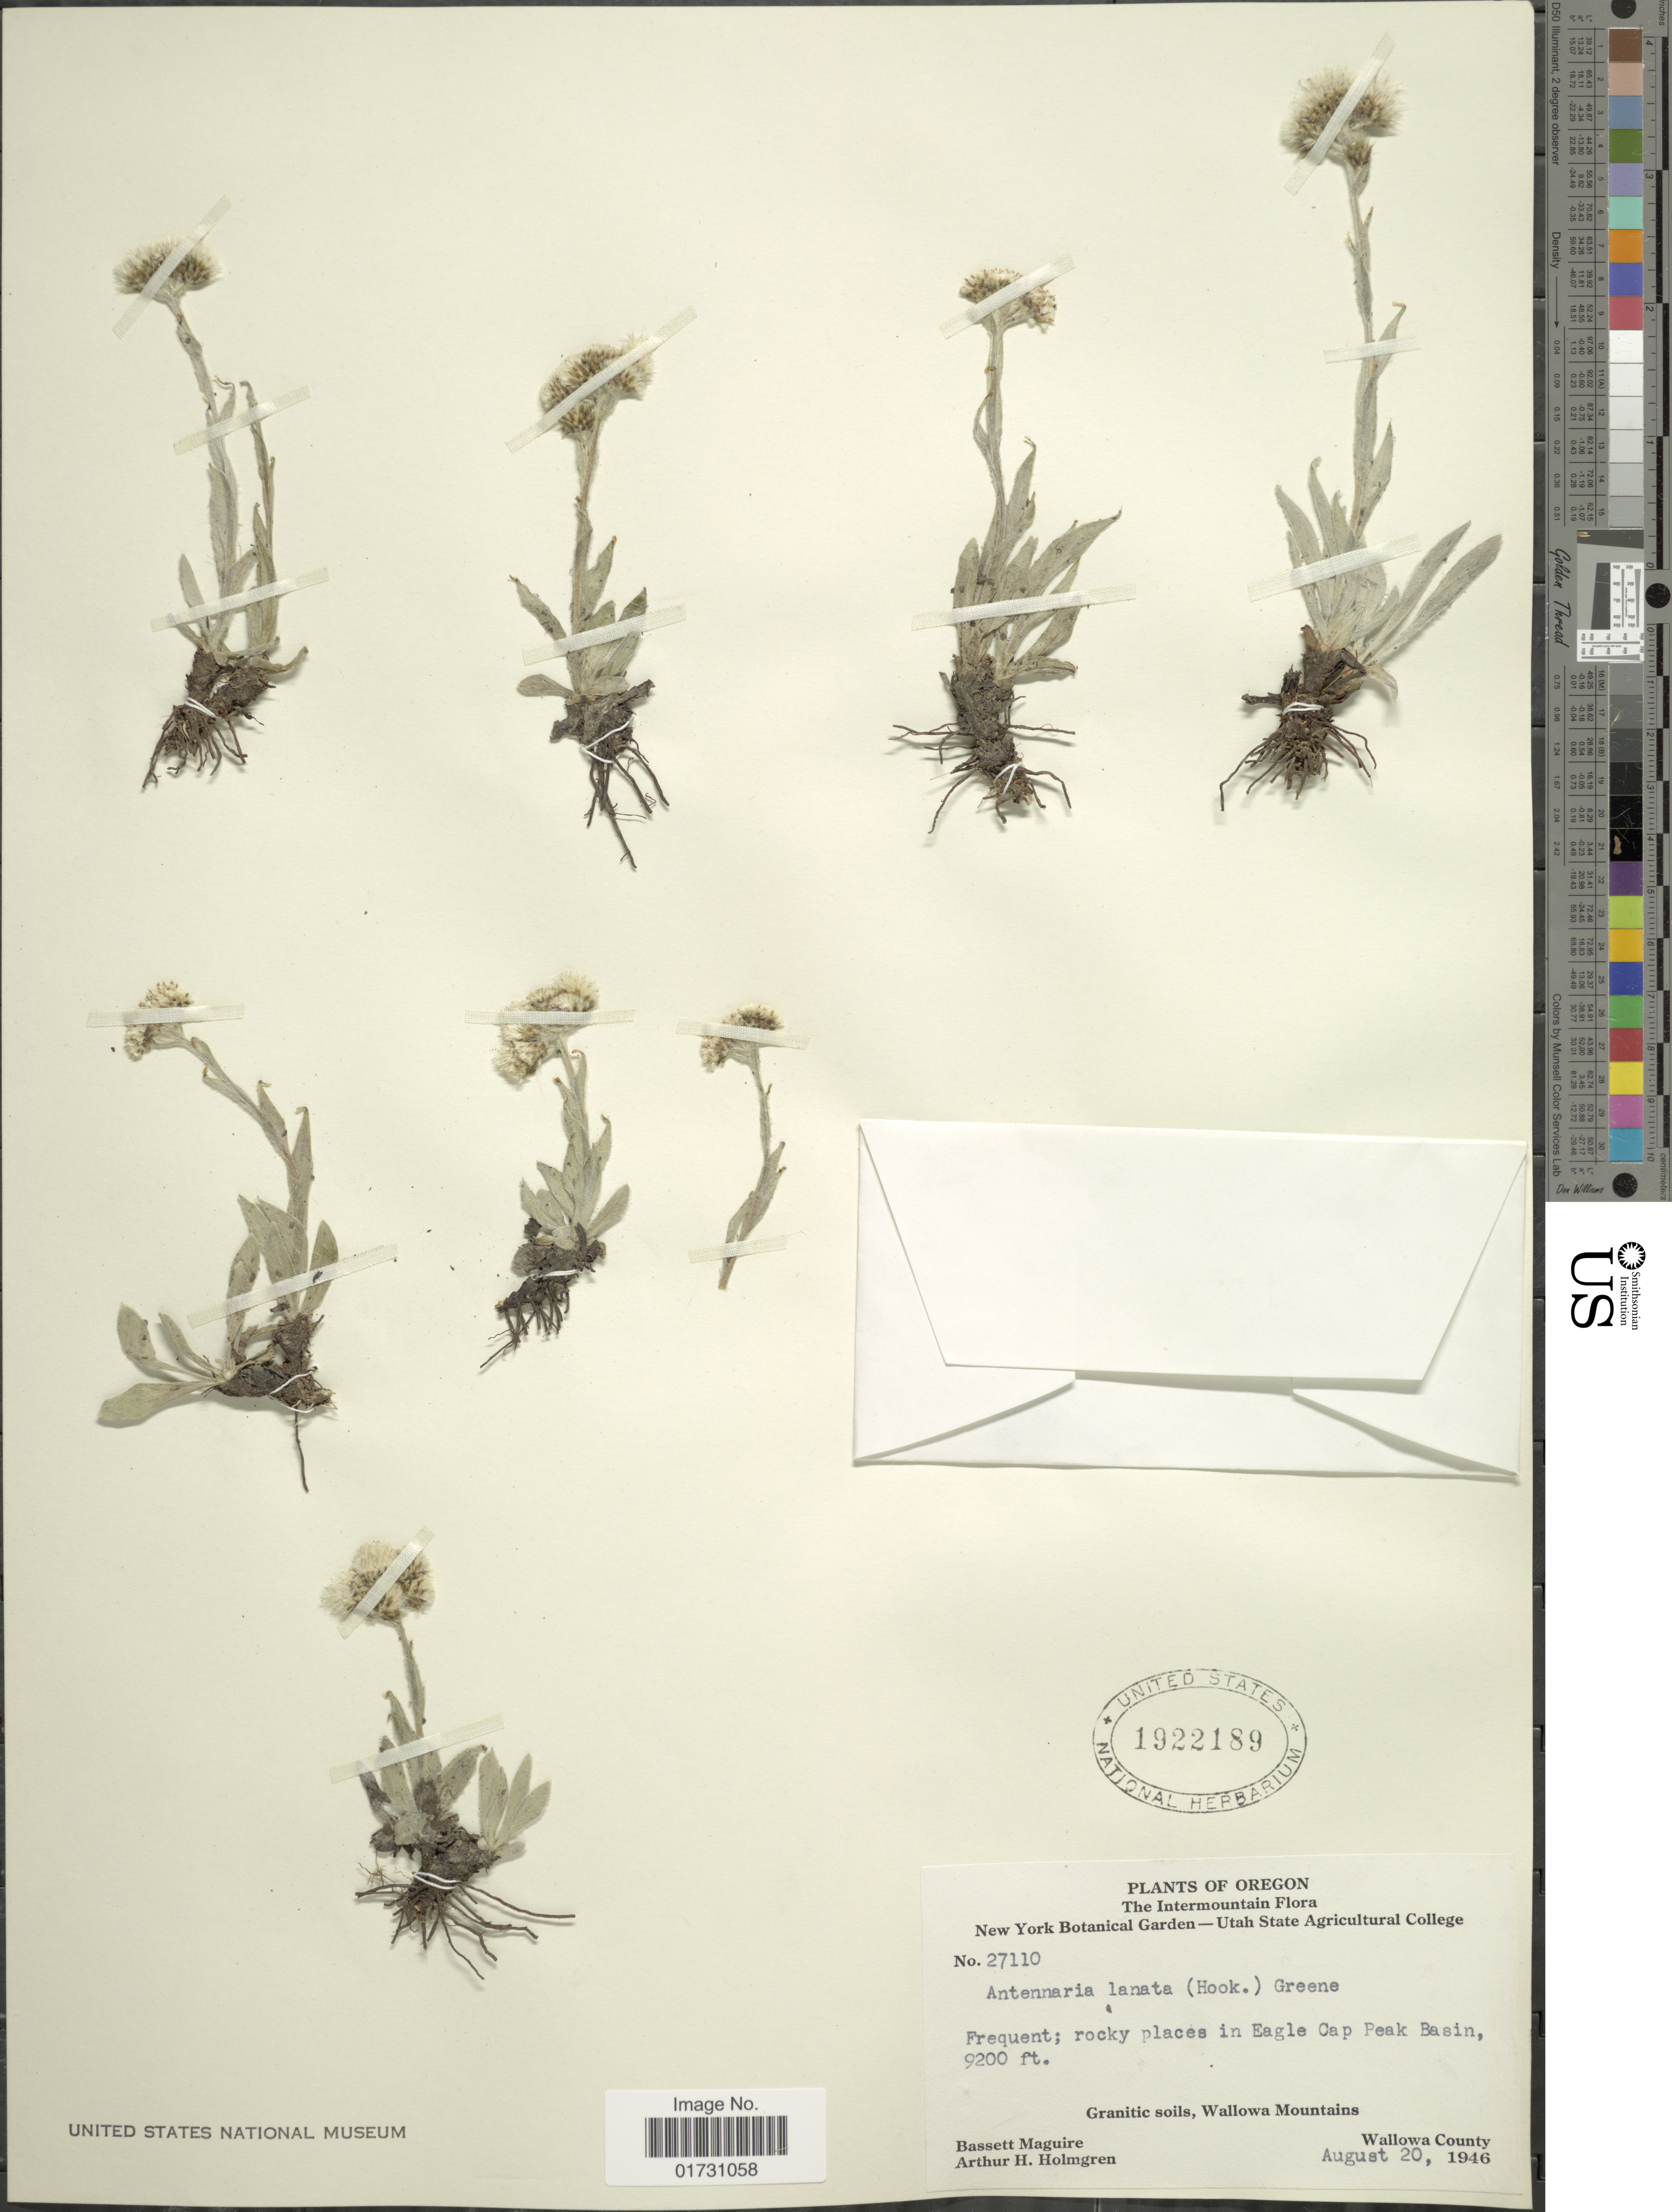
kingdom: Plantae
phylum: Tracheophyta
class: Magnoliopsida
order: Asterales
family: Asteraceae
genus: Antennaria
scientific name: Antennaria lanata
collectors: B. Maguire & A. H. Holmgren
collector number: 27110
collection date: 1946-08-20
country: United States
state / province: Oregon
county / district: Wallowa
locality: The Intermountain, Wallowa Mountains, Wallowa County, In Eagle Cap Peak Basin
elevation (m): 2804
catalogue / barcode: US 1922189